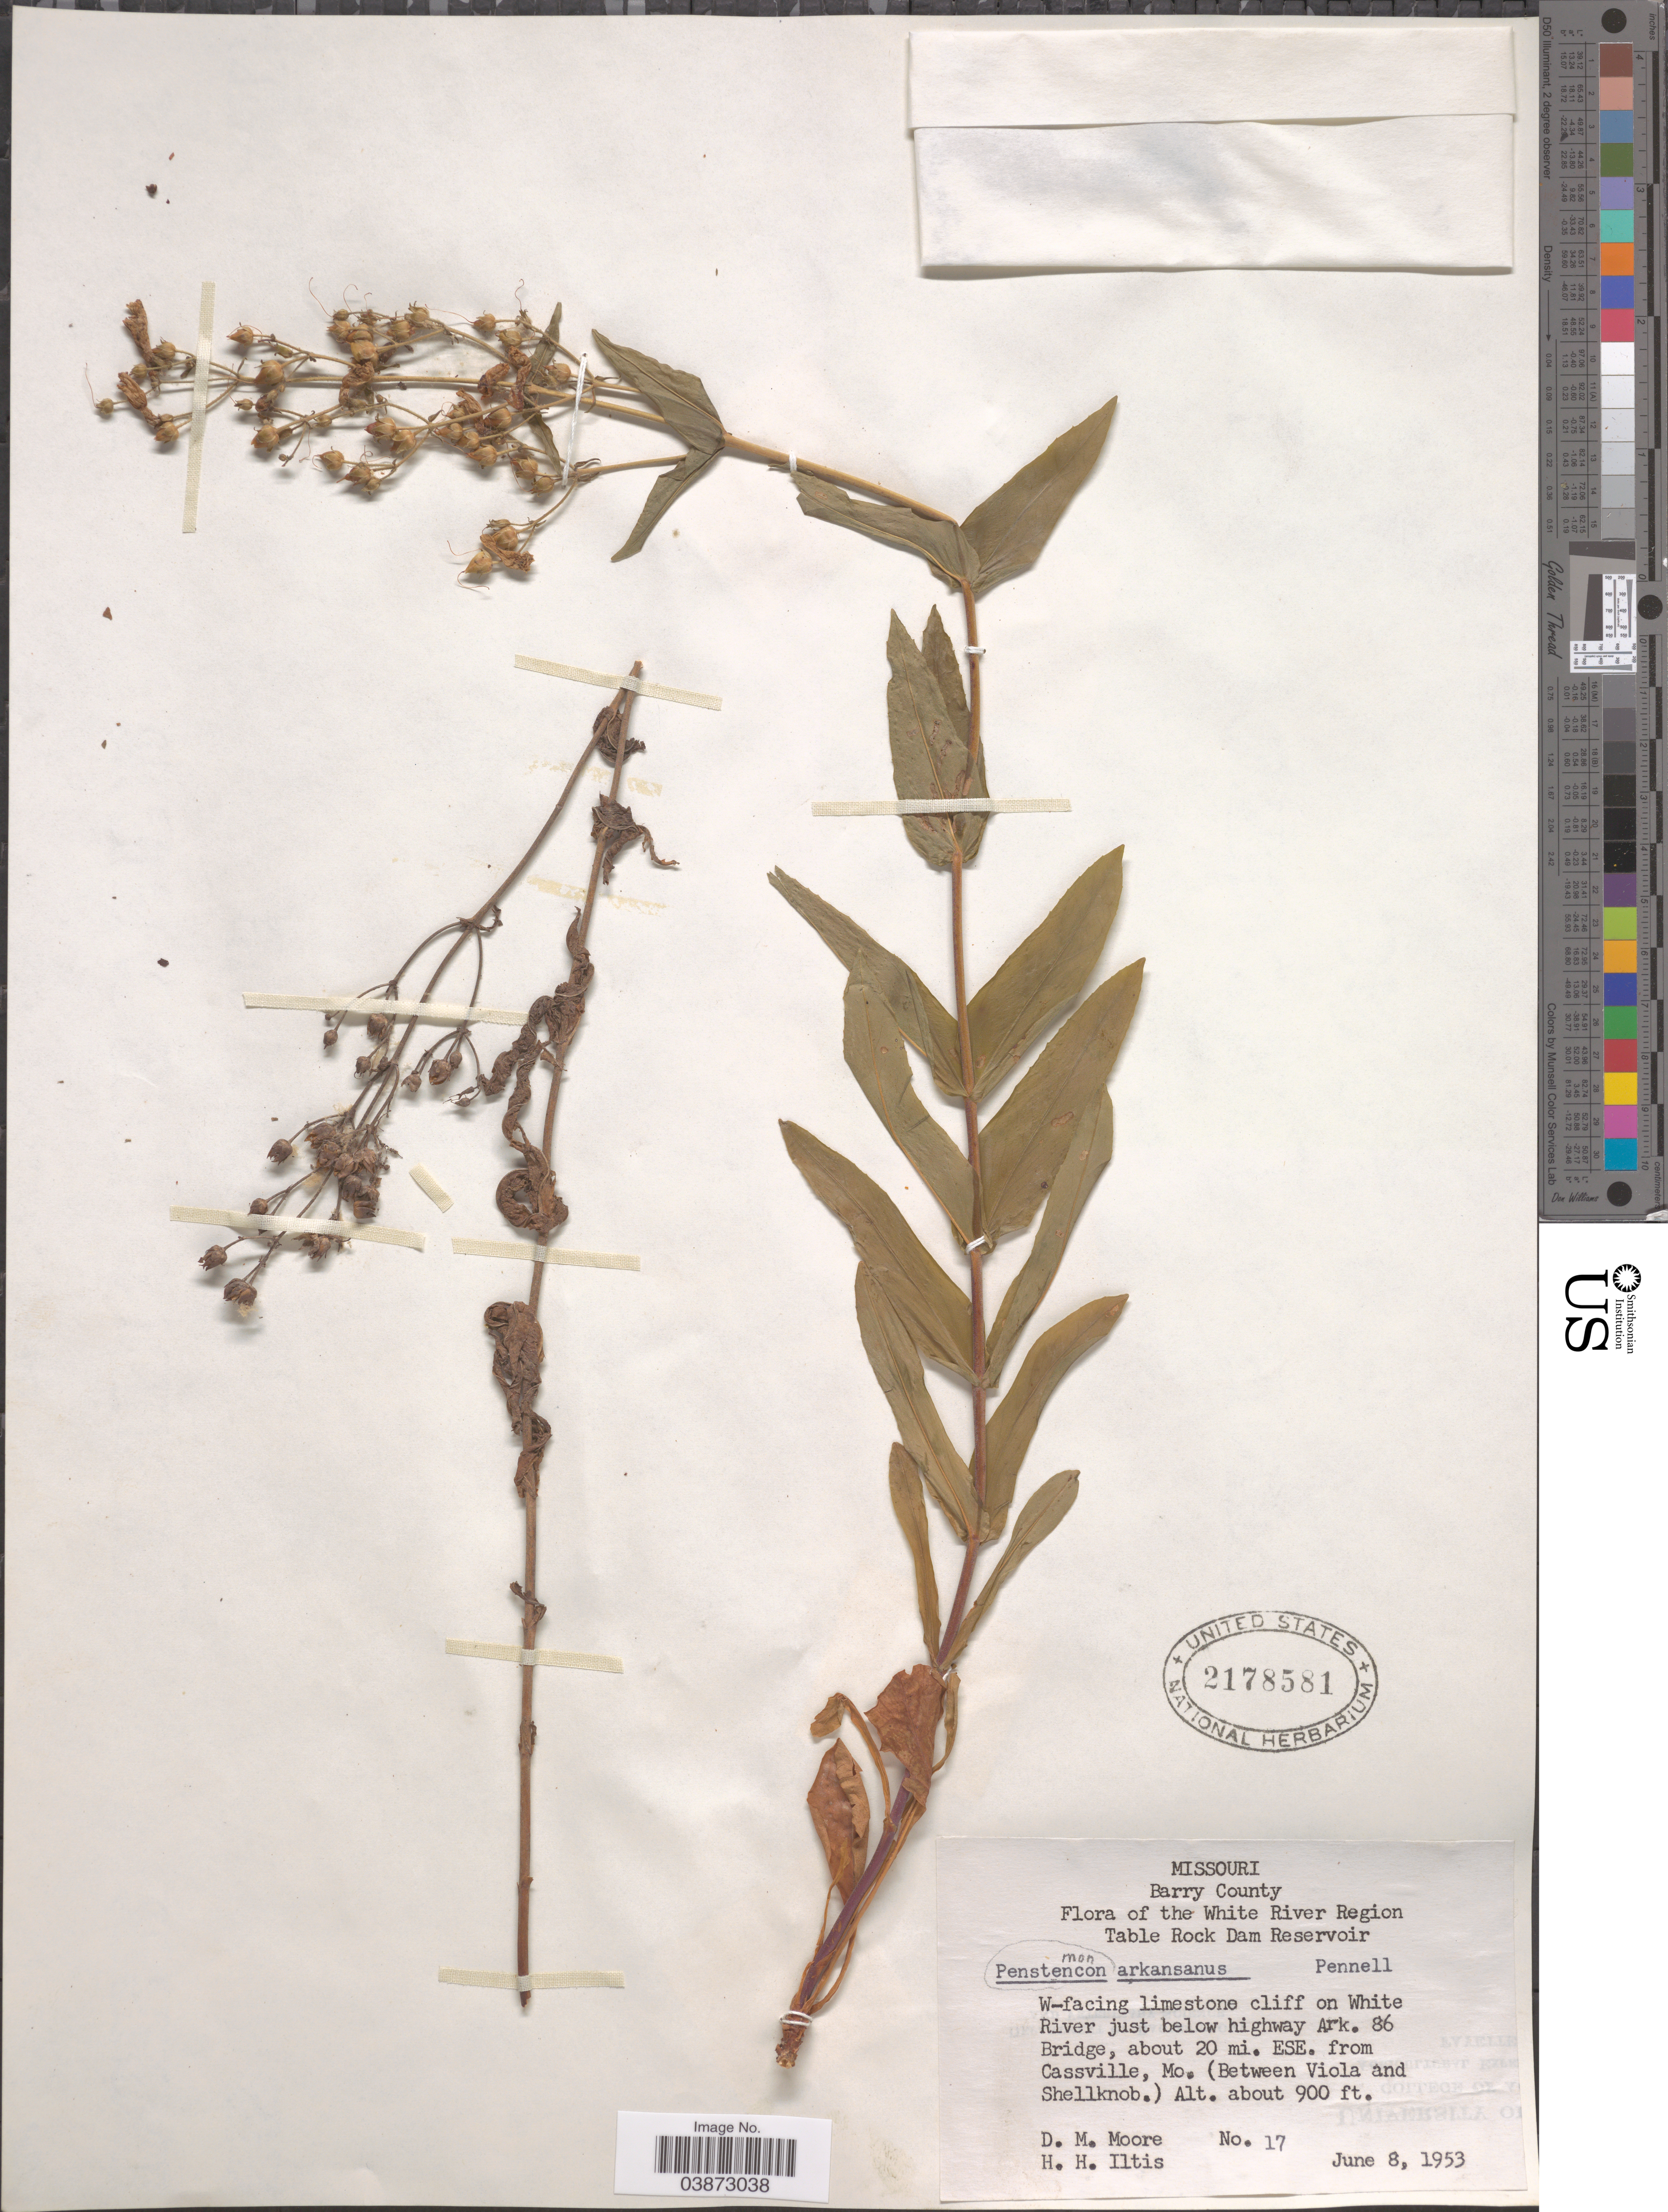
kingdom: Plantae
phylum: Tracheophyta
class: Magnoliopsida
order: Lamiales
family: Plantaginaceae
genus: Penstemon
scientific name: Penstemon arkansanus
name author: Pennell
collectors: D. Moore & H. H. Iltis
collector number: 17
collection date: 1953-06-08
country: United States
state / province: Missouri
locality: Barry County. The White River Region. Table Rock Dam Reservoir. W-facing limestone cliff on White River just below highway Ark. 86 Bridge, about 20 mi. ESE. from Cassville, Mo. (Between Viola and Shellknob).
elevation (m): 274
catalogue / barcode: US 2178581